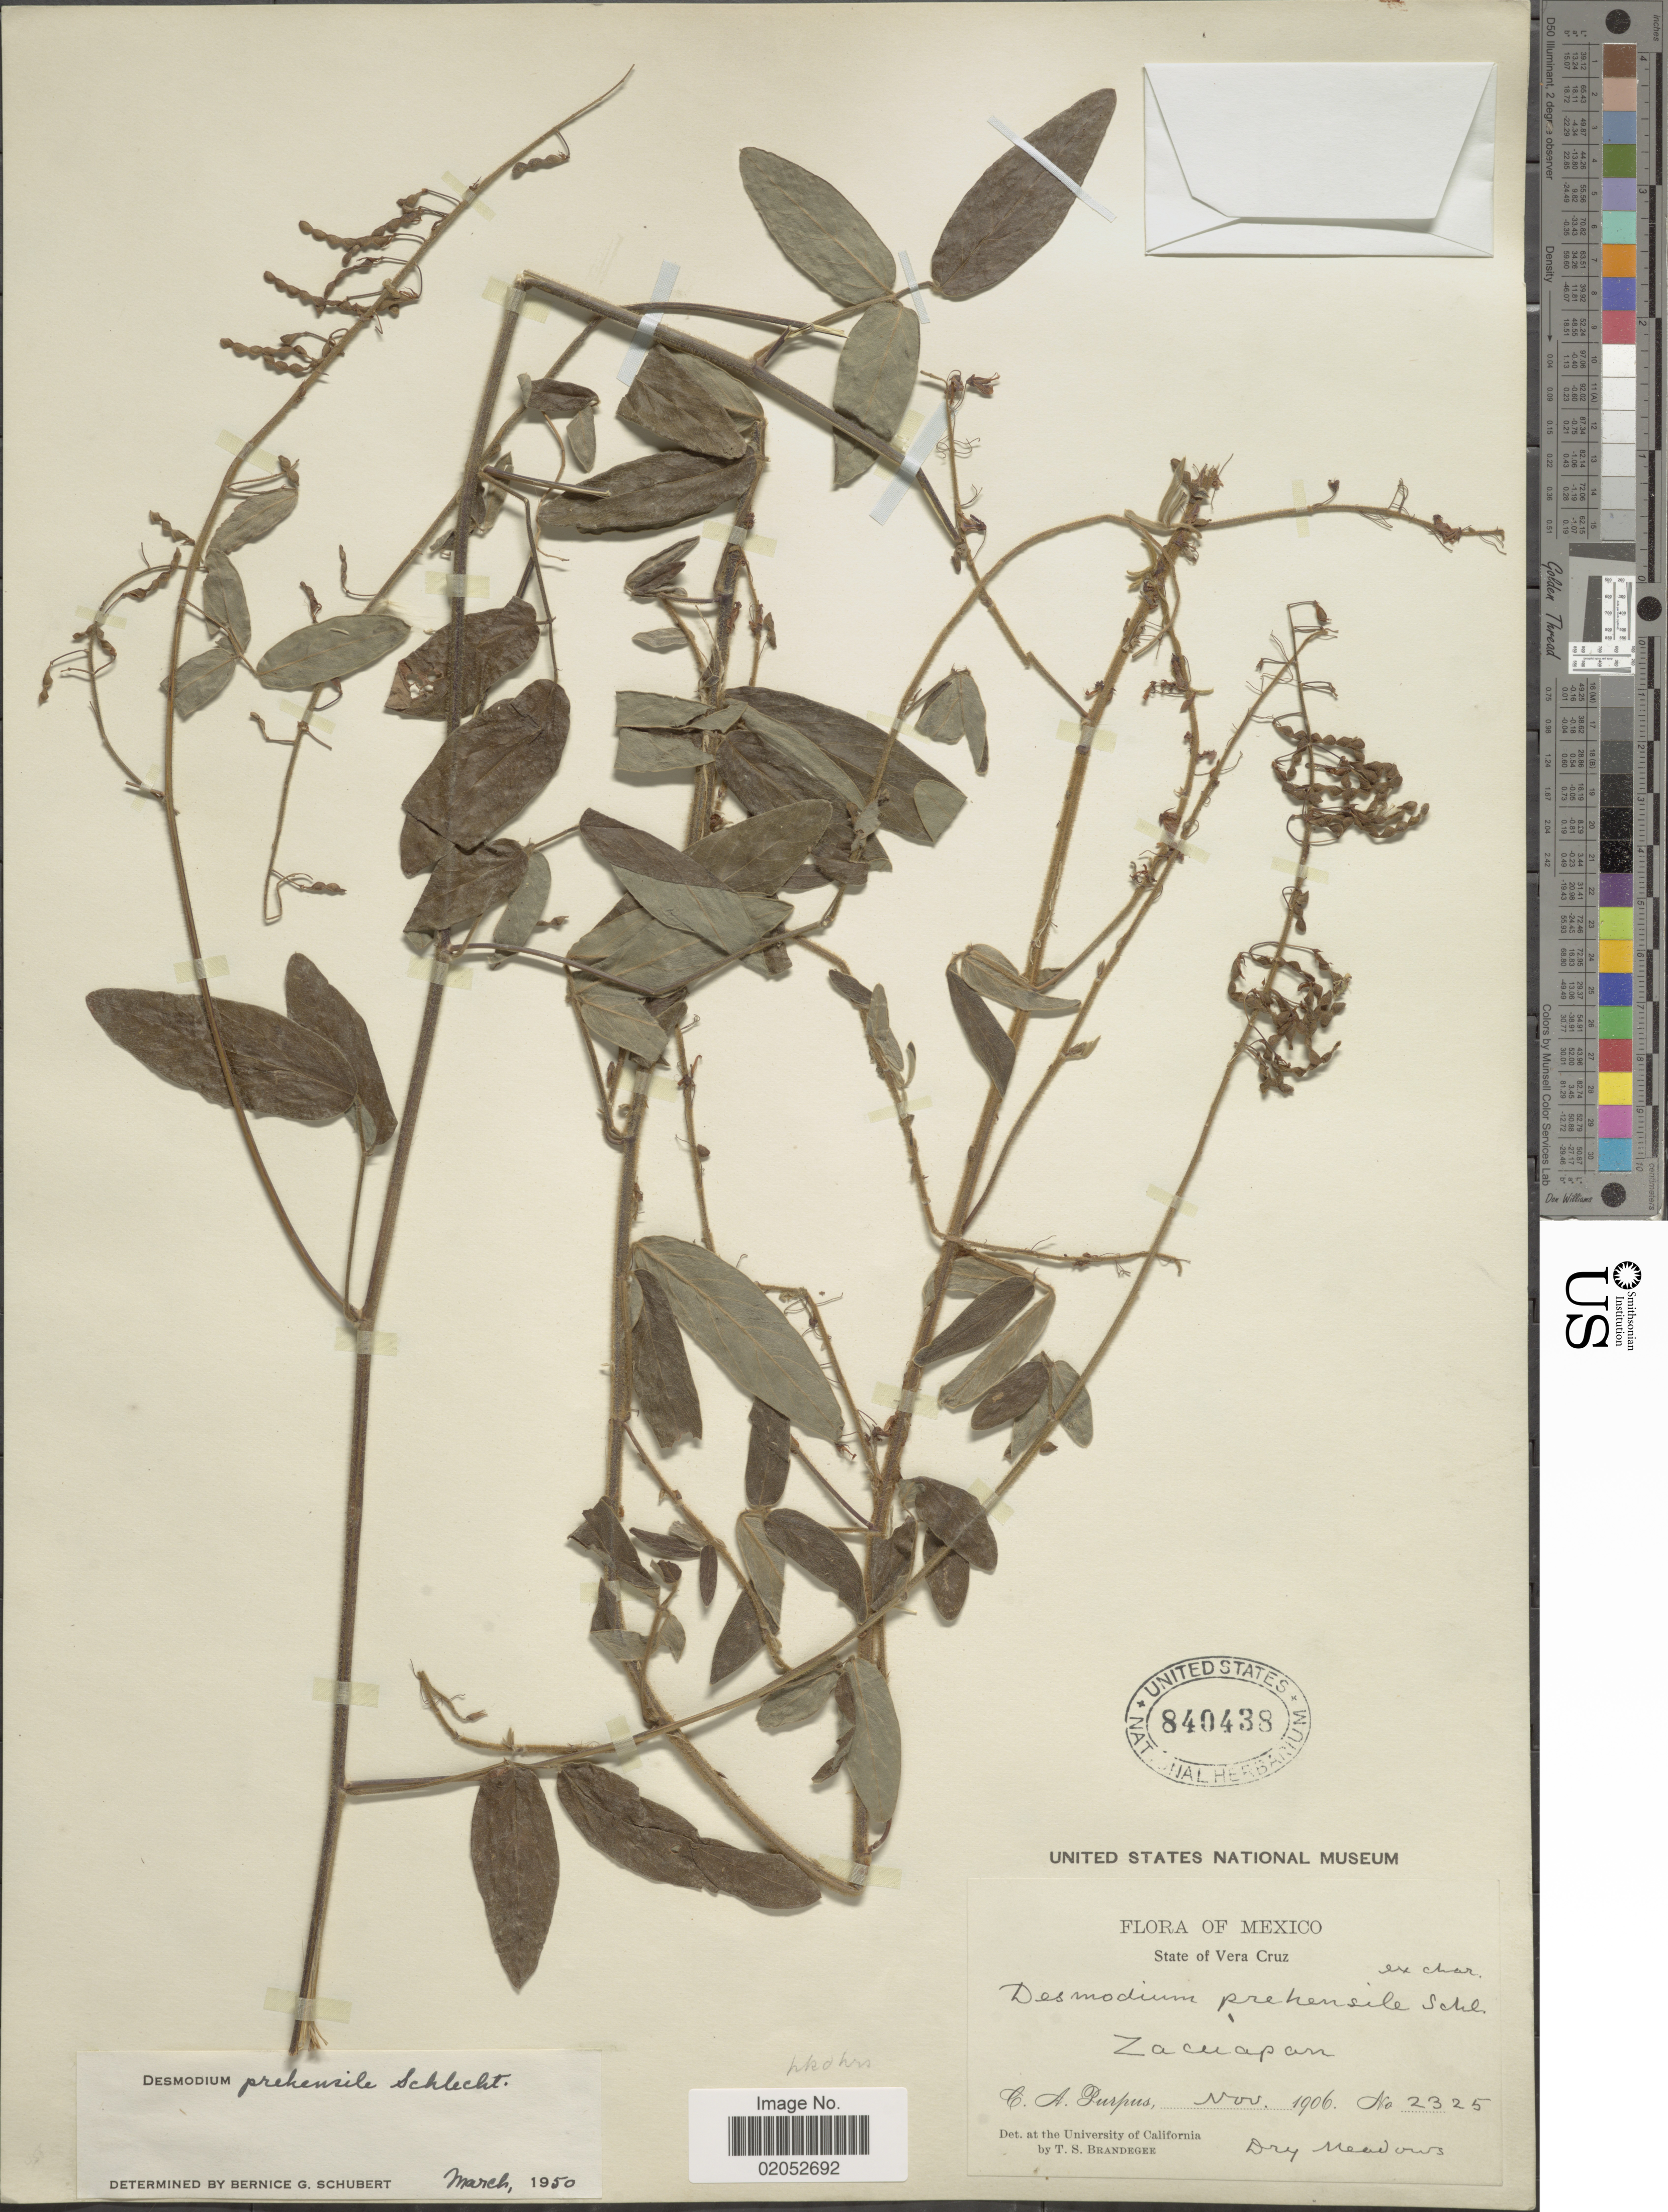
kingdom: Plantae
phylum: Tracheophyta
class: Magnoliopsida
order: Fabales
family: Fabaceae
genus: Desmodium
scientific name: Desmodium prehensile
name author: Schltdl.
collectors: C. A. Purpus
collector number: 2325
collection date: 1906-11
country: Mexico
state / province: Veracruz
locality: State of Vera Cruz, Zacuapan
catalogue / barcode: US 840438